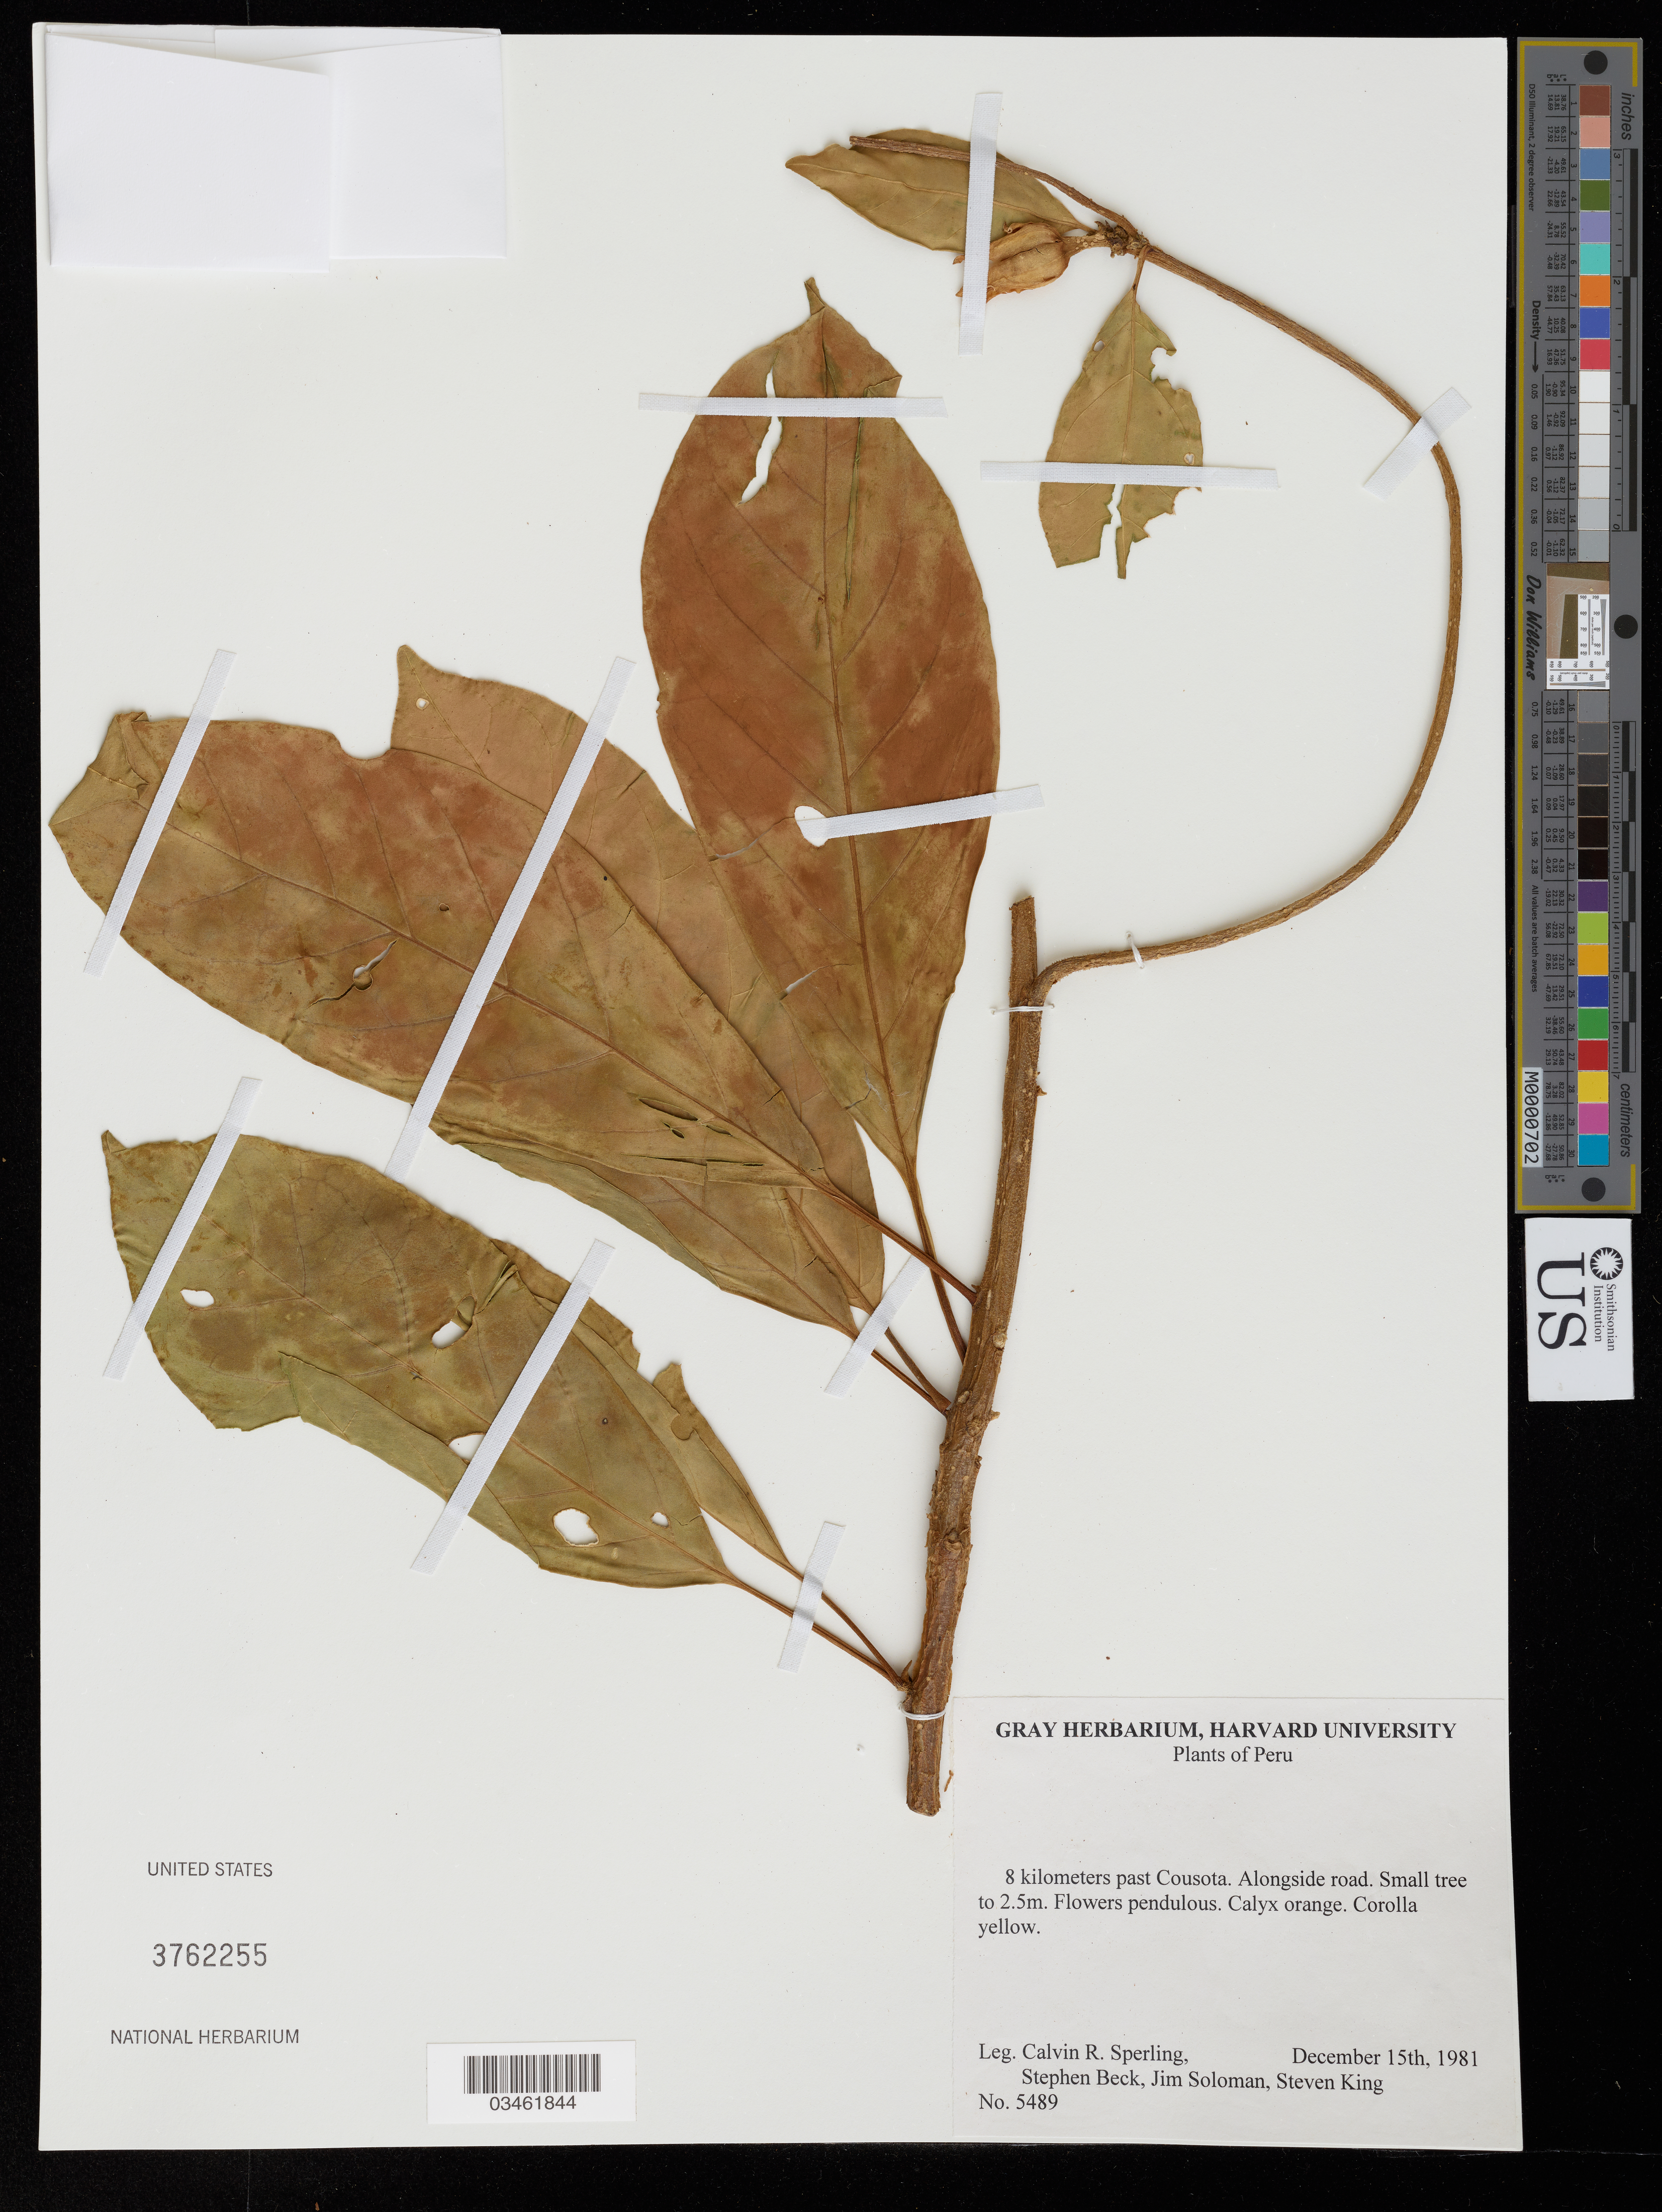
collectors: C. R. Sperling, S. Beck, J. Soloman & S. R. King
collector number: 5489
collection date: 1981-12-15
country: Peru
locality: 8 kilometers past Cousota. Alongside road.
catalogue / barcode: US 3762255